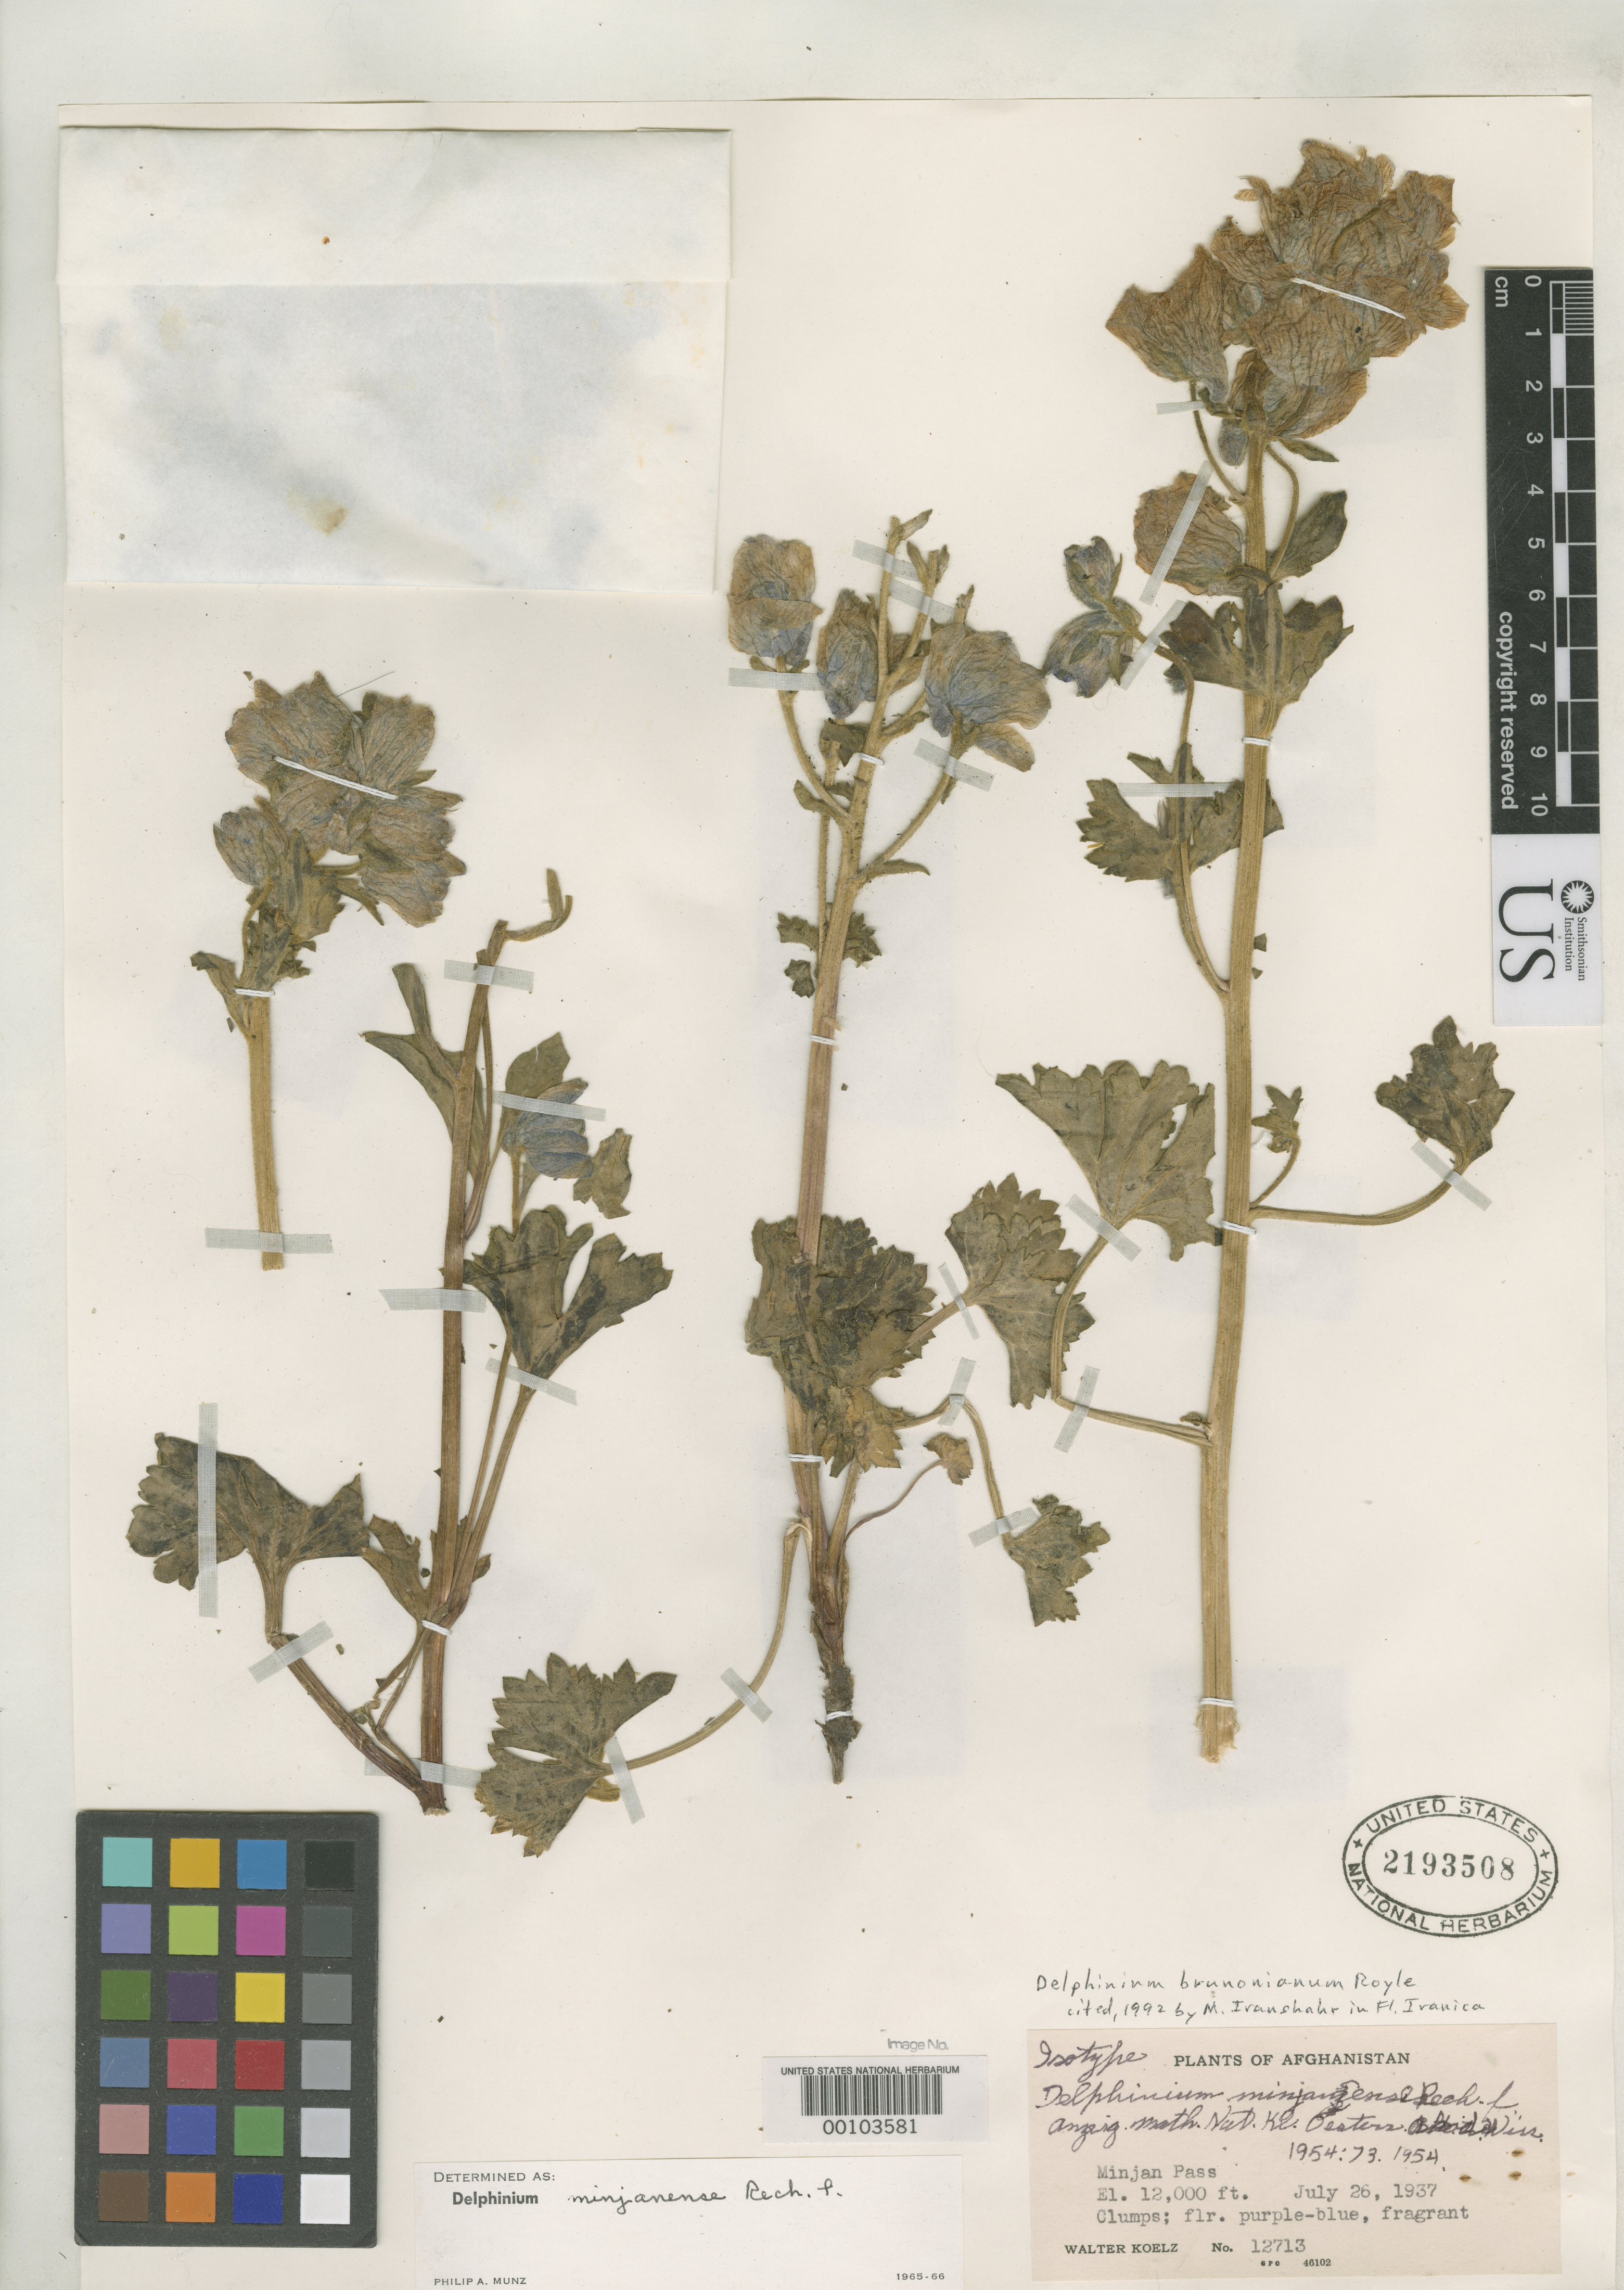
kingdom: Plantae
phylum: Tracheophyta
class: Magnoliopsida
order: Ranunculales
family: Ranunculaceae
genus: Delphinium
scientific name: Delphinium minjanense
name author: Rech. f.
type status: Isotype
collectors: W. N. Koelz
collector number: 12713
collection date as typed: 26 Jul 1937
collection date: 1937-07-26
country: Afghanistan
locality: Minjan Pass.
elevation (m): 3658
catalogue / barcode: US 2193508